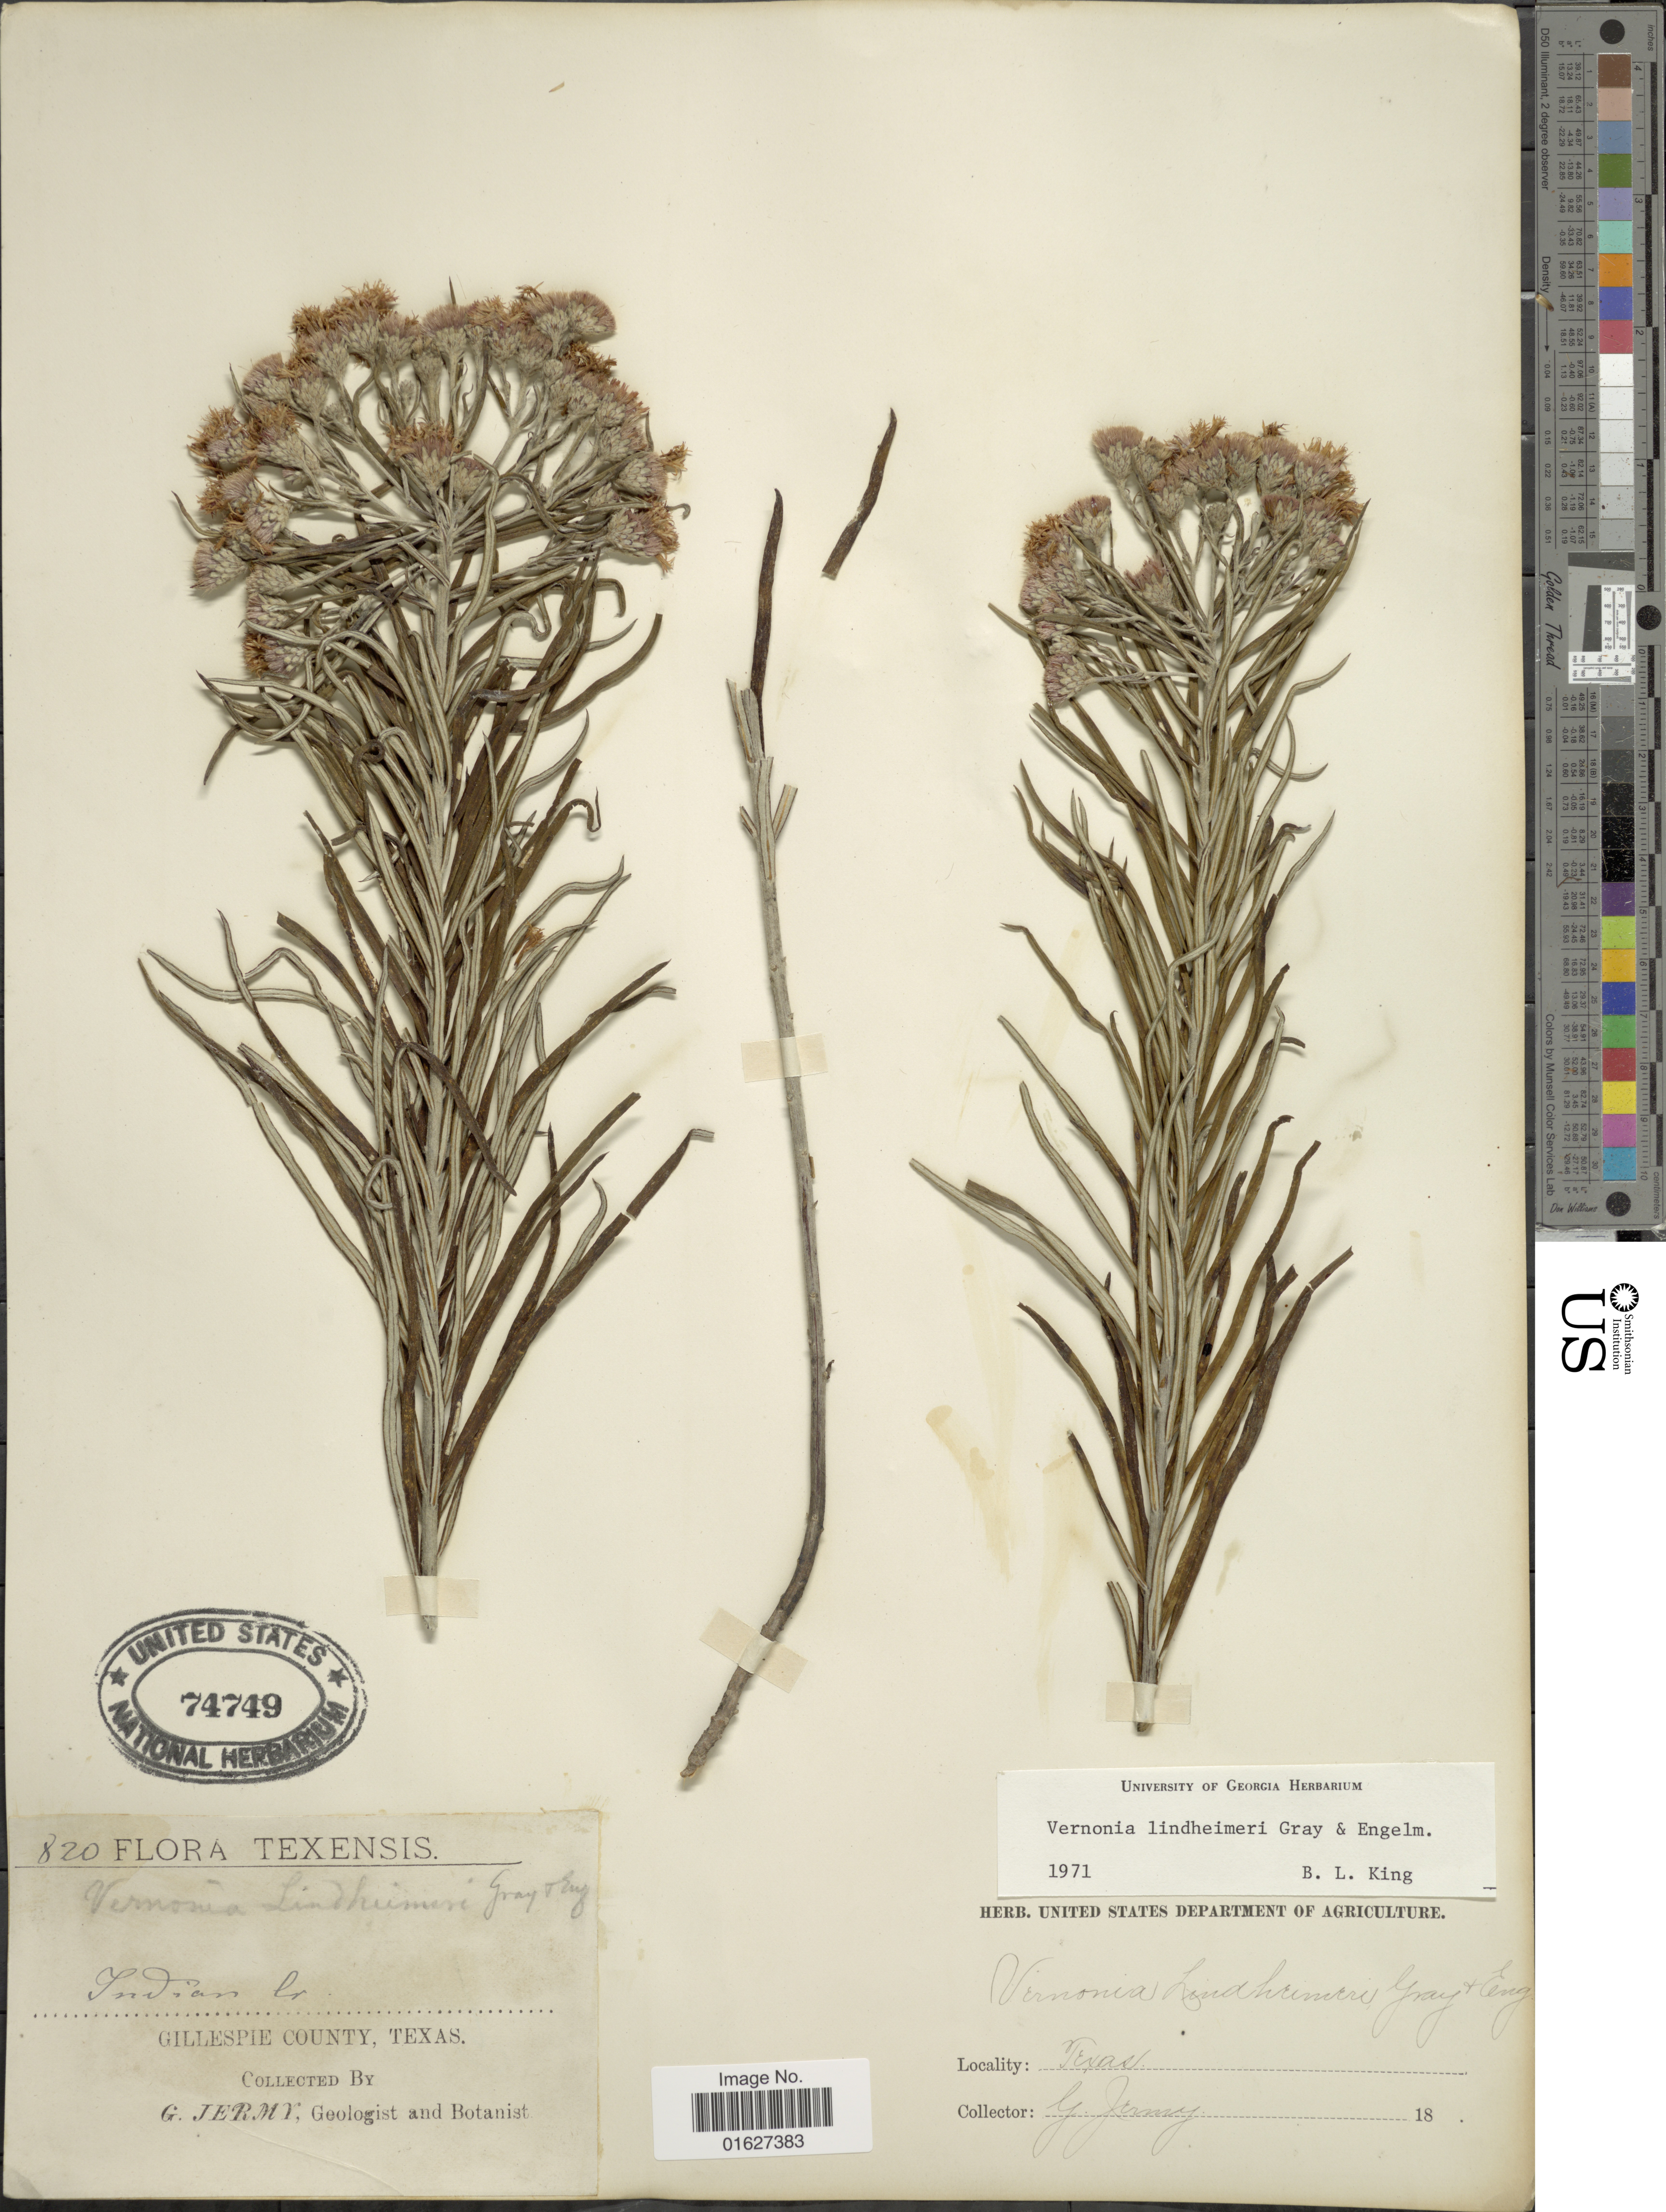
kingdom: Plantae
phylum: Tracheophyta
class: Magnoliopsida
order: Asterales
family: Asteraceae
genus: Vernonia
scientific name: Vernonia lindheimeri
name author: A. Gray & Engelm. in A. Gray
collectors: G. Jermy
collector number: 820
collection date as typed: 18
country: United States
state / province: Texas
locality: Texensis. Gillespie County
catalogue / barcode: US 74749